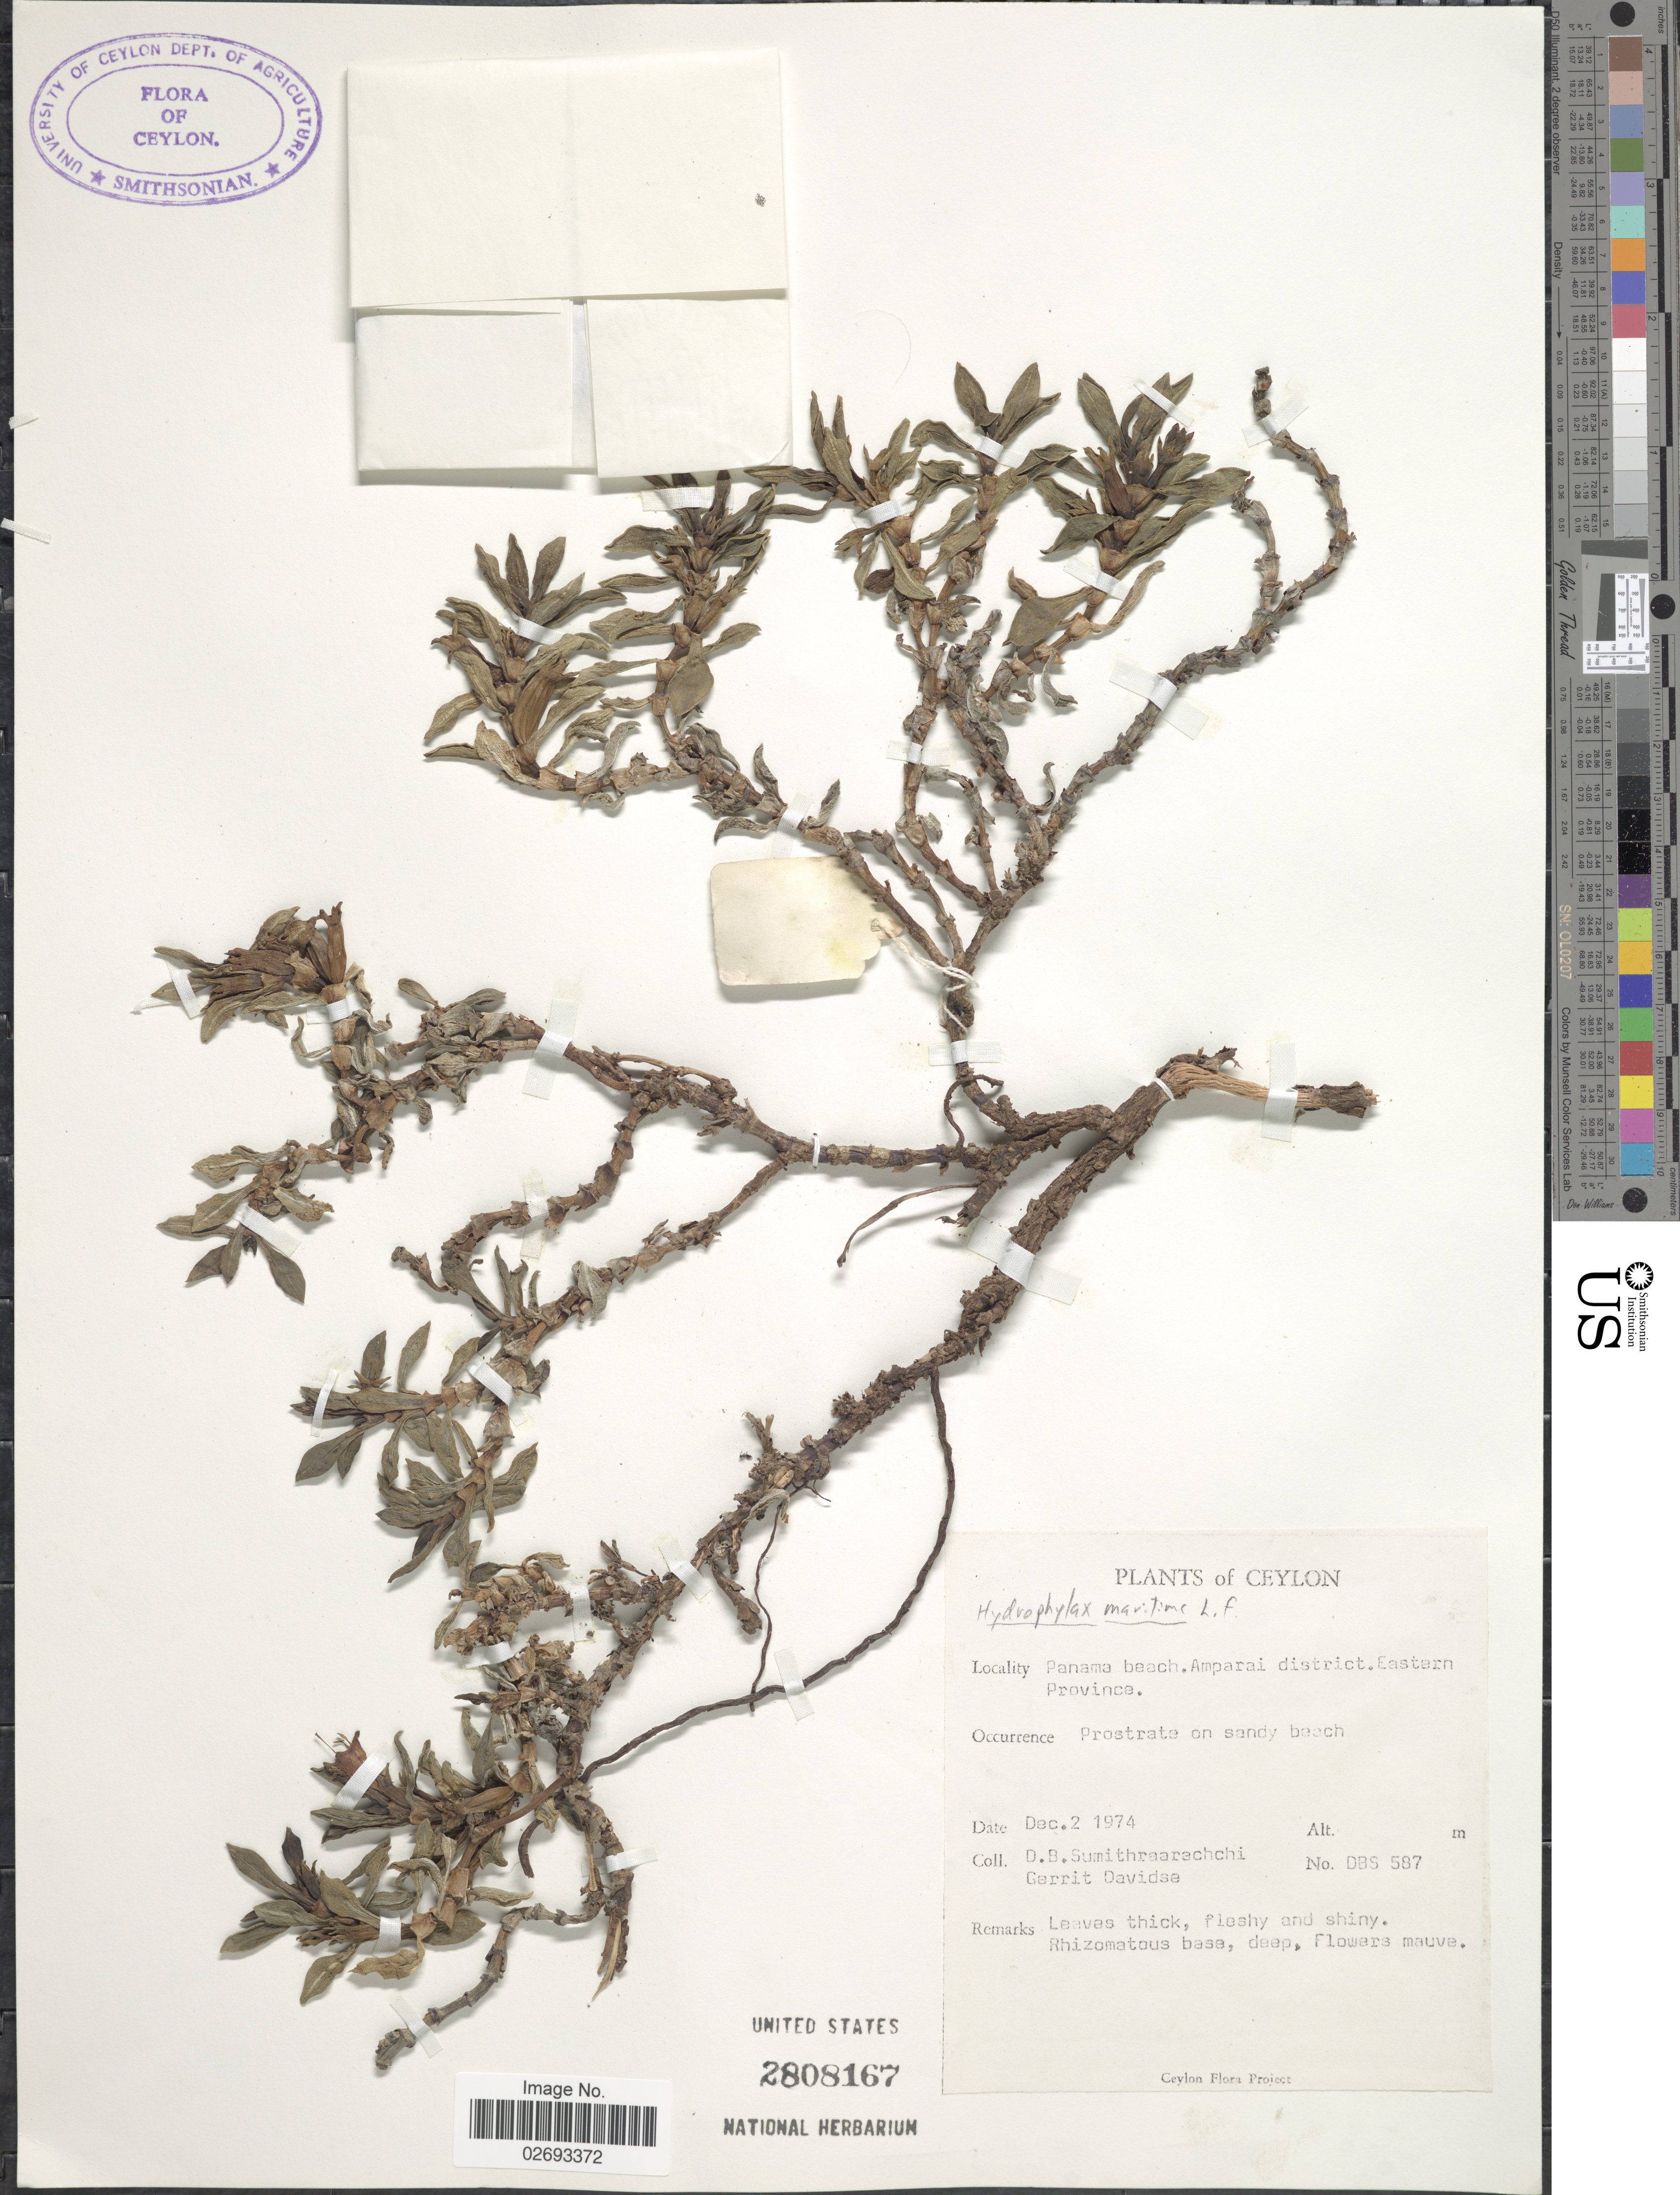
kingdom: Plantae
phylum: Tracheophyta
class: Magnoliopsida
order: Gentianales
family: Rubiaceae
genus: Hydrophylax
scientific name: Hydrophylax maritima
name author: L. f.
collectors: D. B. Sumithraarachchi & G. Davidse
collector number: DBS 587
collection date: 1974-12-02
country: Sri Lanka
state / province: Eastern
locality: Ceylon. Panama beach. Amparai district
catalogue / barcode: US 2808167